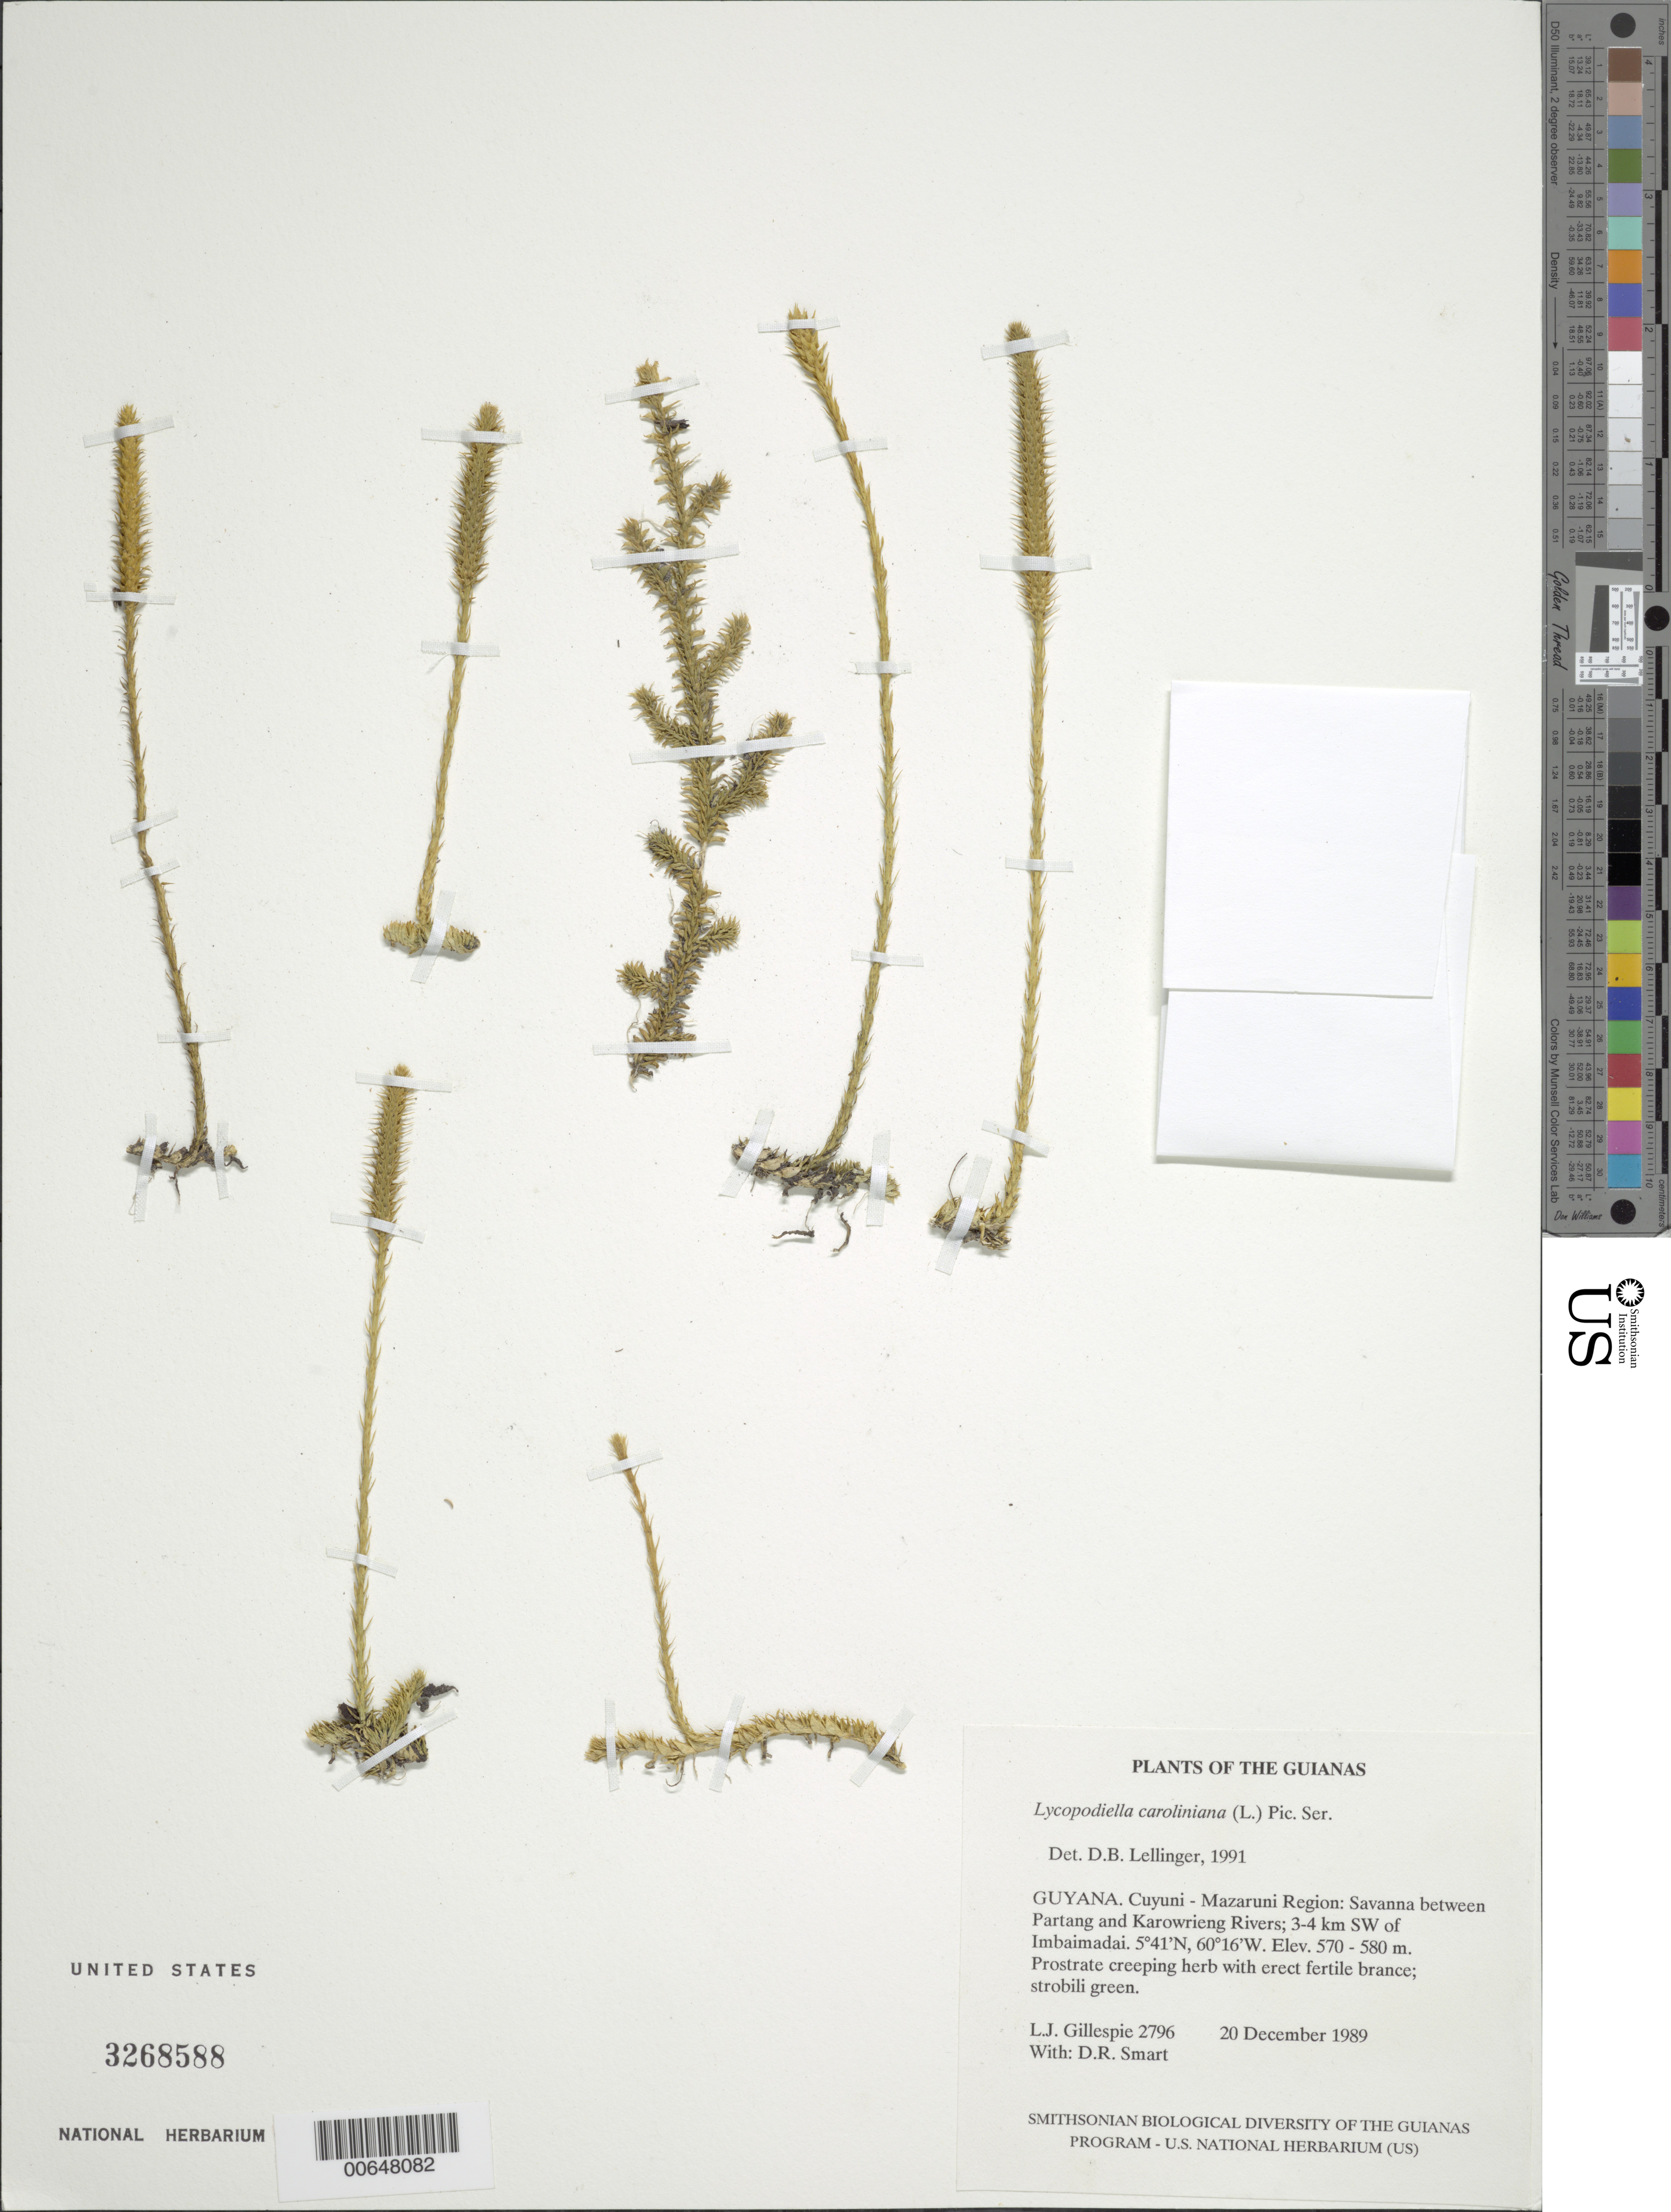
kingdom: Plantae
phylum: Tracheophyta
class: Lycopodiopsida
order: Lycopodiales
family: Lycopodiaceae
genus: Pseudolycopodiella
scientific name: Pseudolycopodiella paradoxa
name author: (Mart.) Holub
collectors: L. J. Gillespie & D. R. Smart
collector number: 2796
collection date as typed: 20 December 1989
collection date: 1989-12-20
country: Guyana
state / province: Cuyuni-Mazaruni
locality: Between Partang and Karowrieng Rivers; 3-4 km SW of Imbaimadai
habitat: Savanna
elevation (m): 570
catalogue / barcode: US 3268588